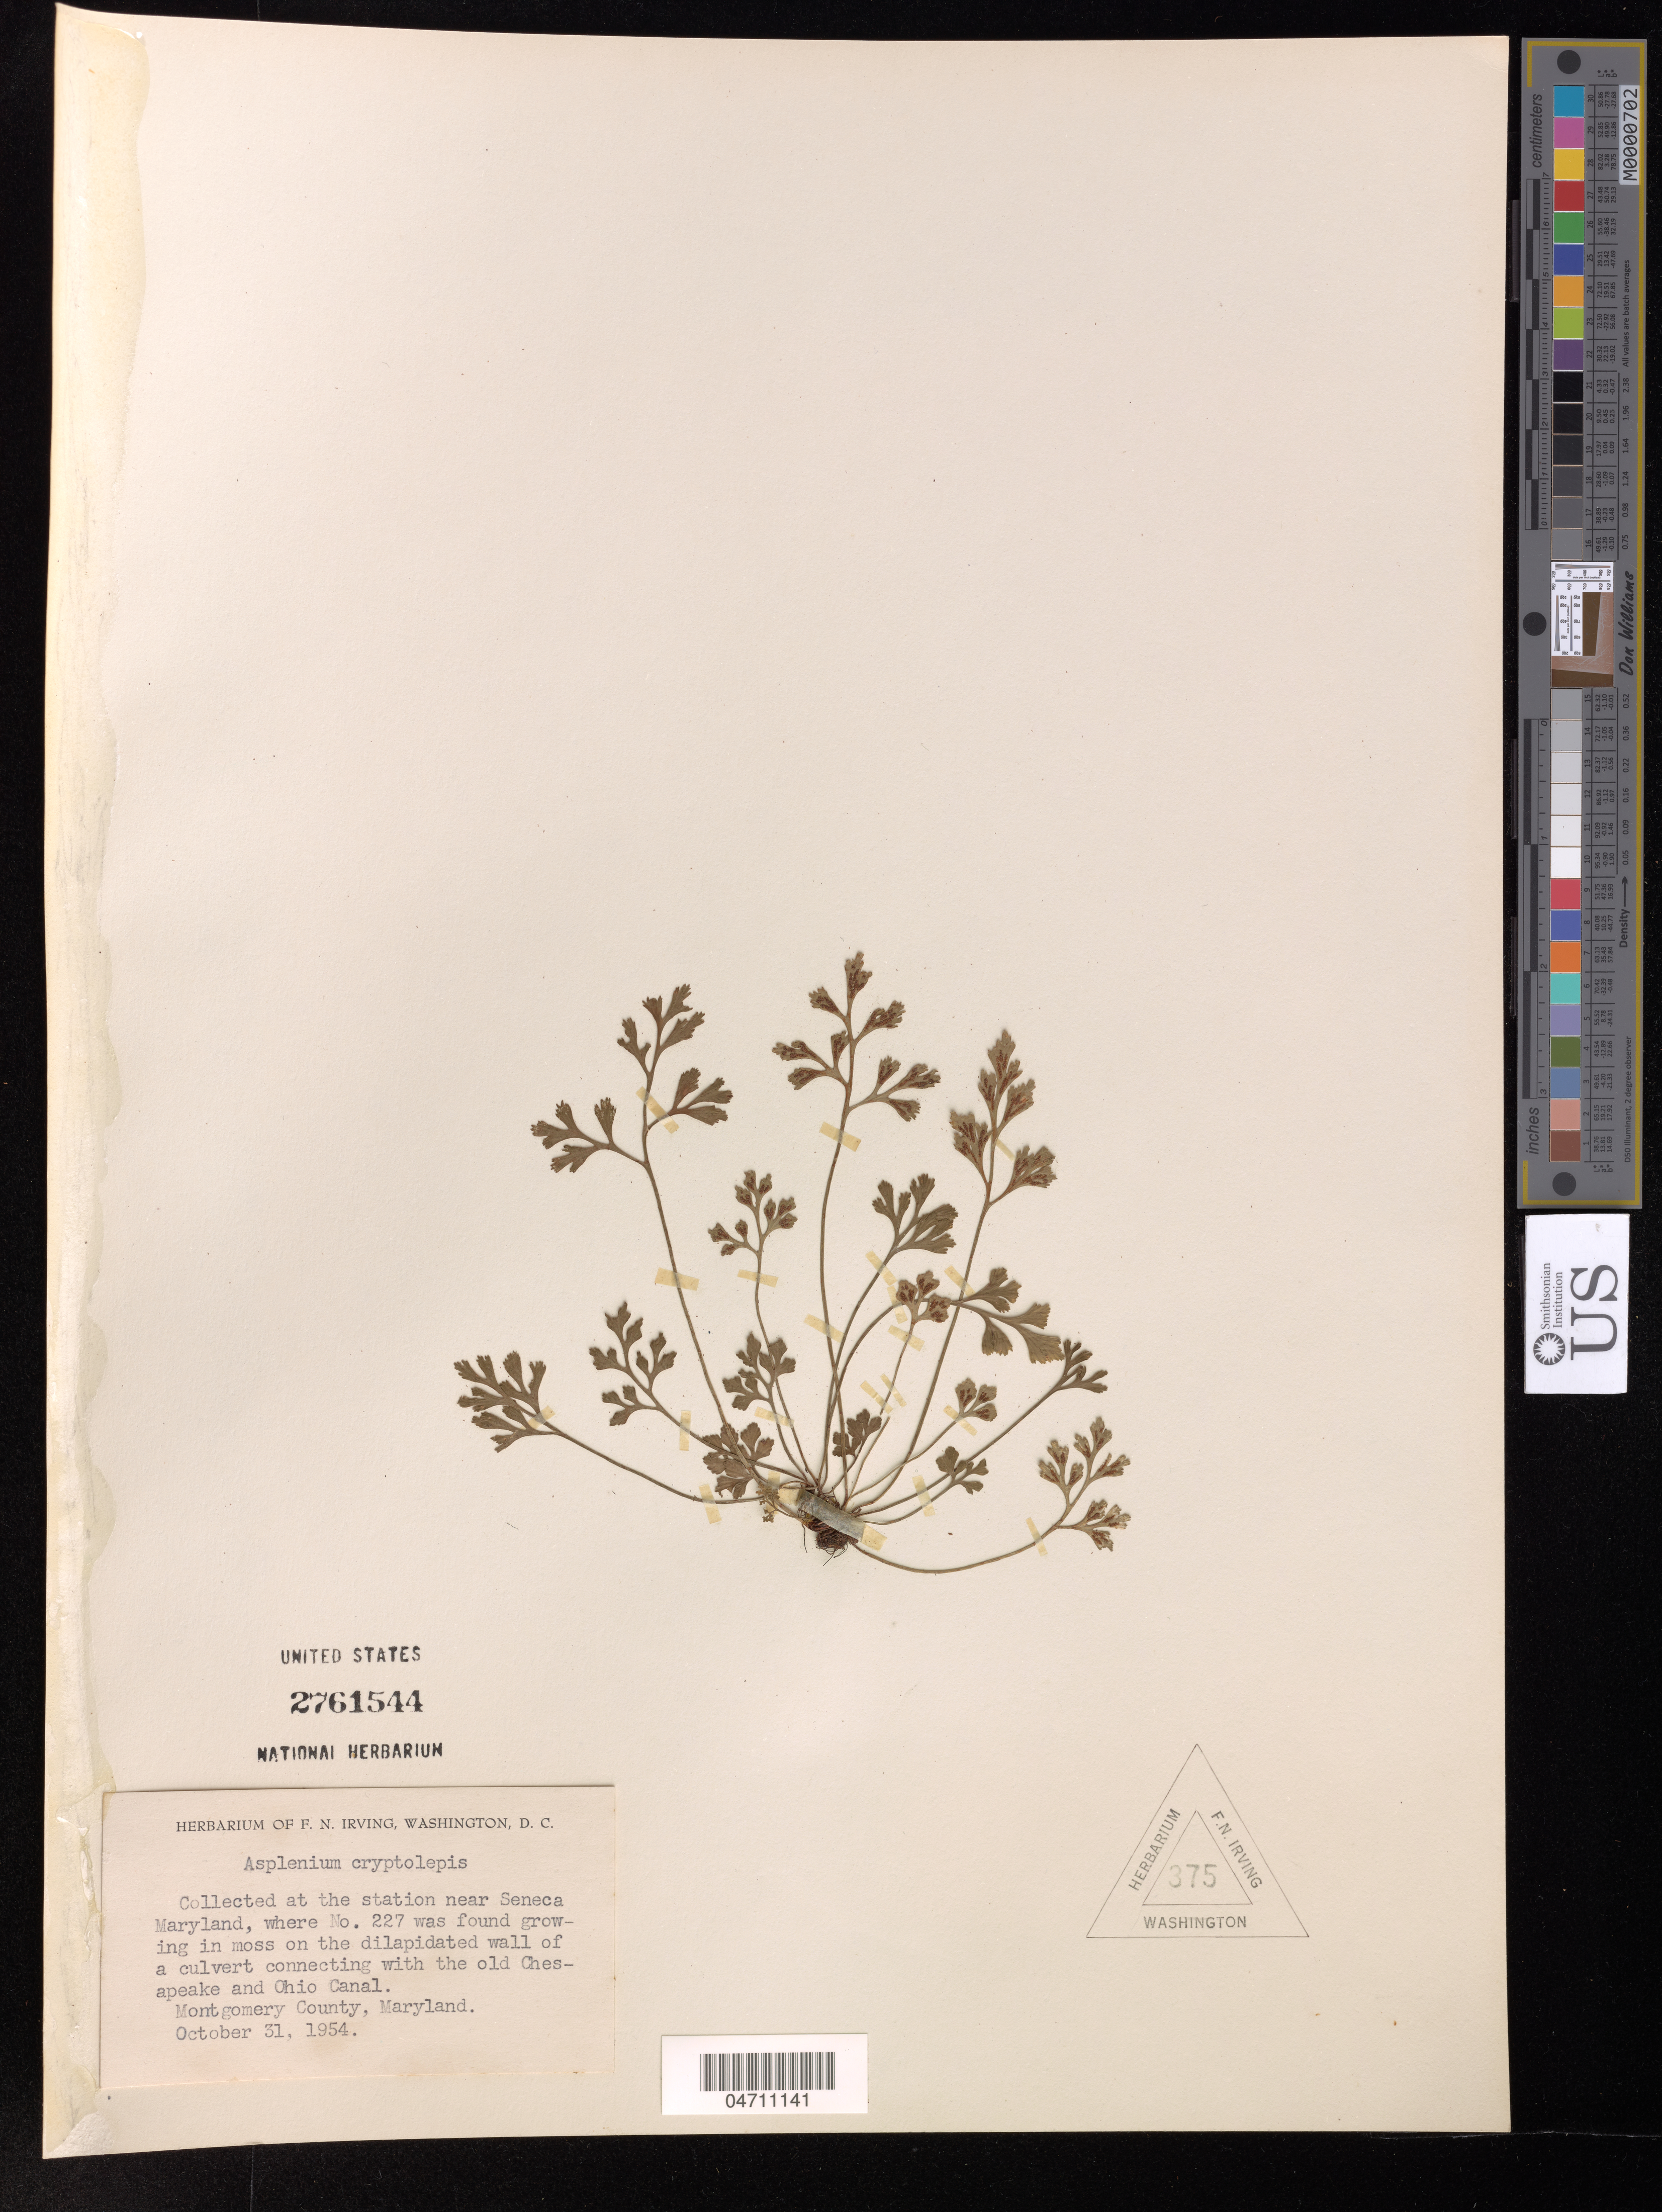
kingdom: Plantae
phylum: Tracheophyta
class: Polypodiopsida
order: Polypodiales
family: Aspleniaceae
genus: Asplenium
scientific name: Asplenium cryptolepis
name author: Fernald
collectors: F. Irving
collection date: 1954-10-31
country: United States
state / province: Maryland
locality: At the station near Seneca Maryland, where No. 227 was found growing in moss on the dilapidated wall of a culvert connecting with the old Chesapeake and Ohio Canal. Montgomery County, Maryland.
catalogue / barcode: US 2761544